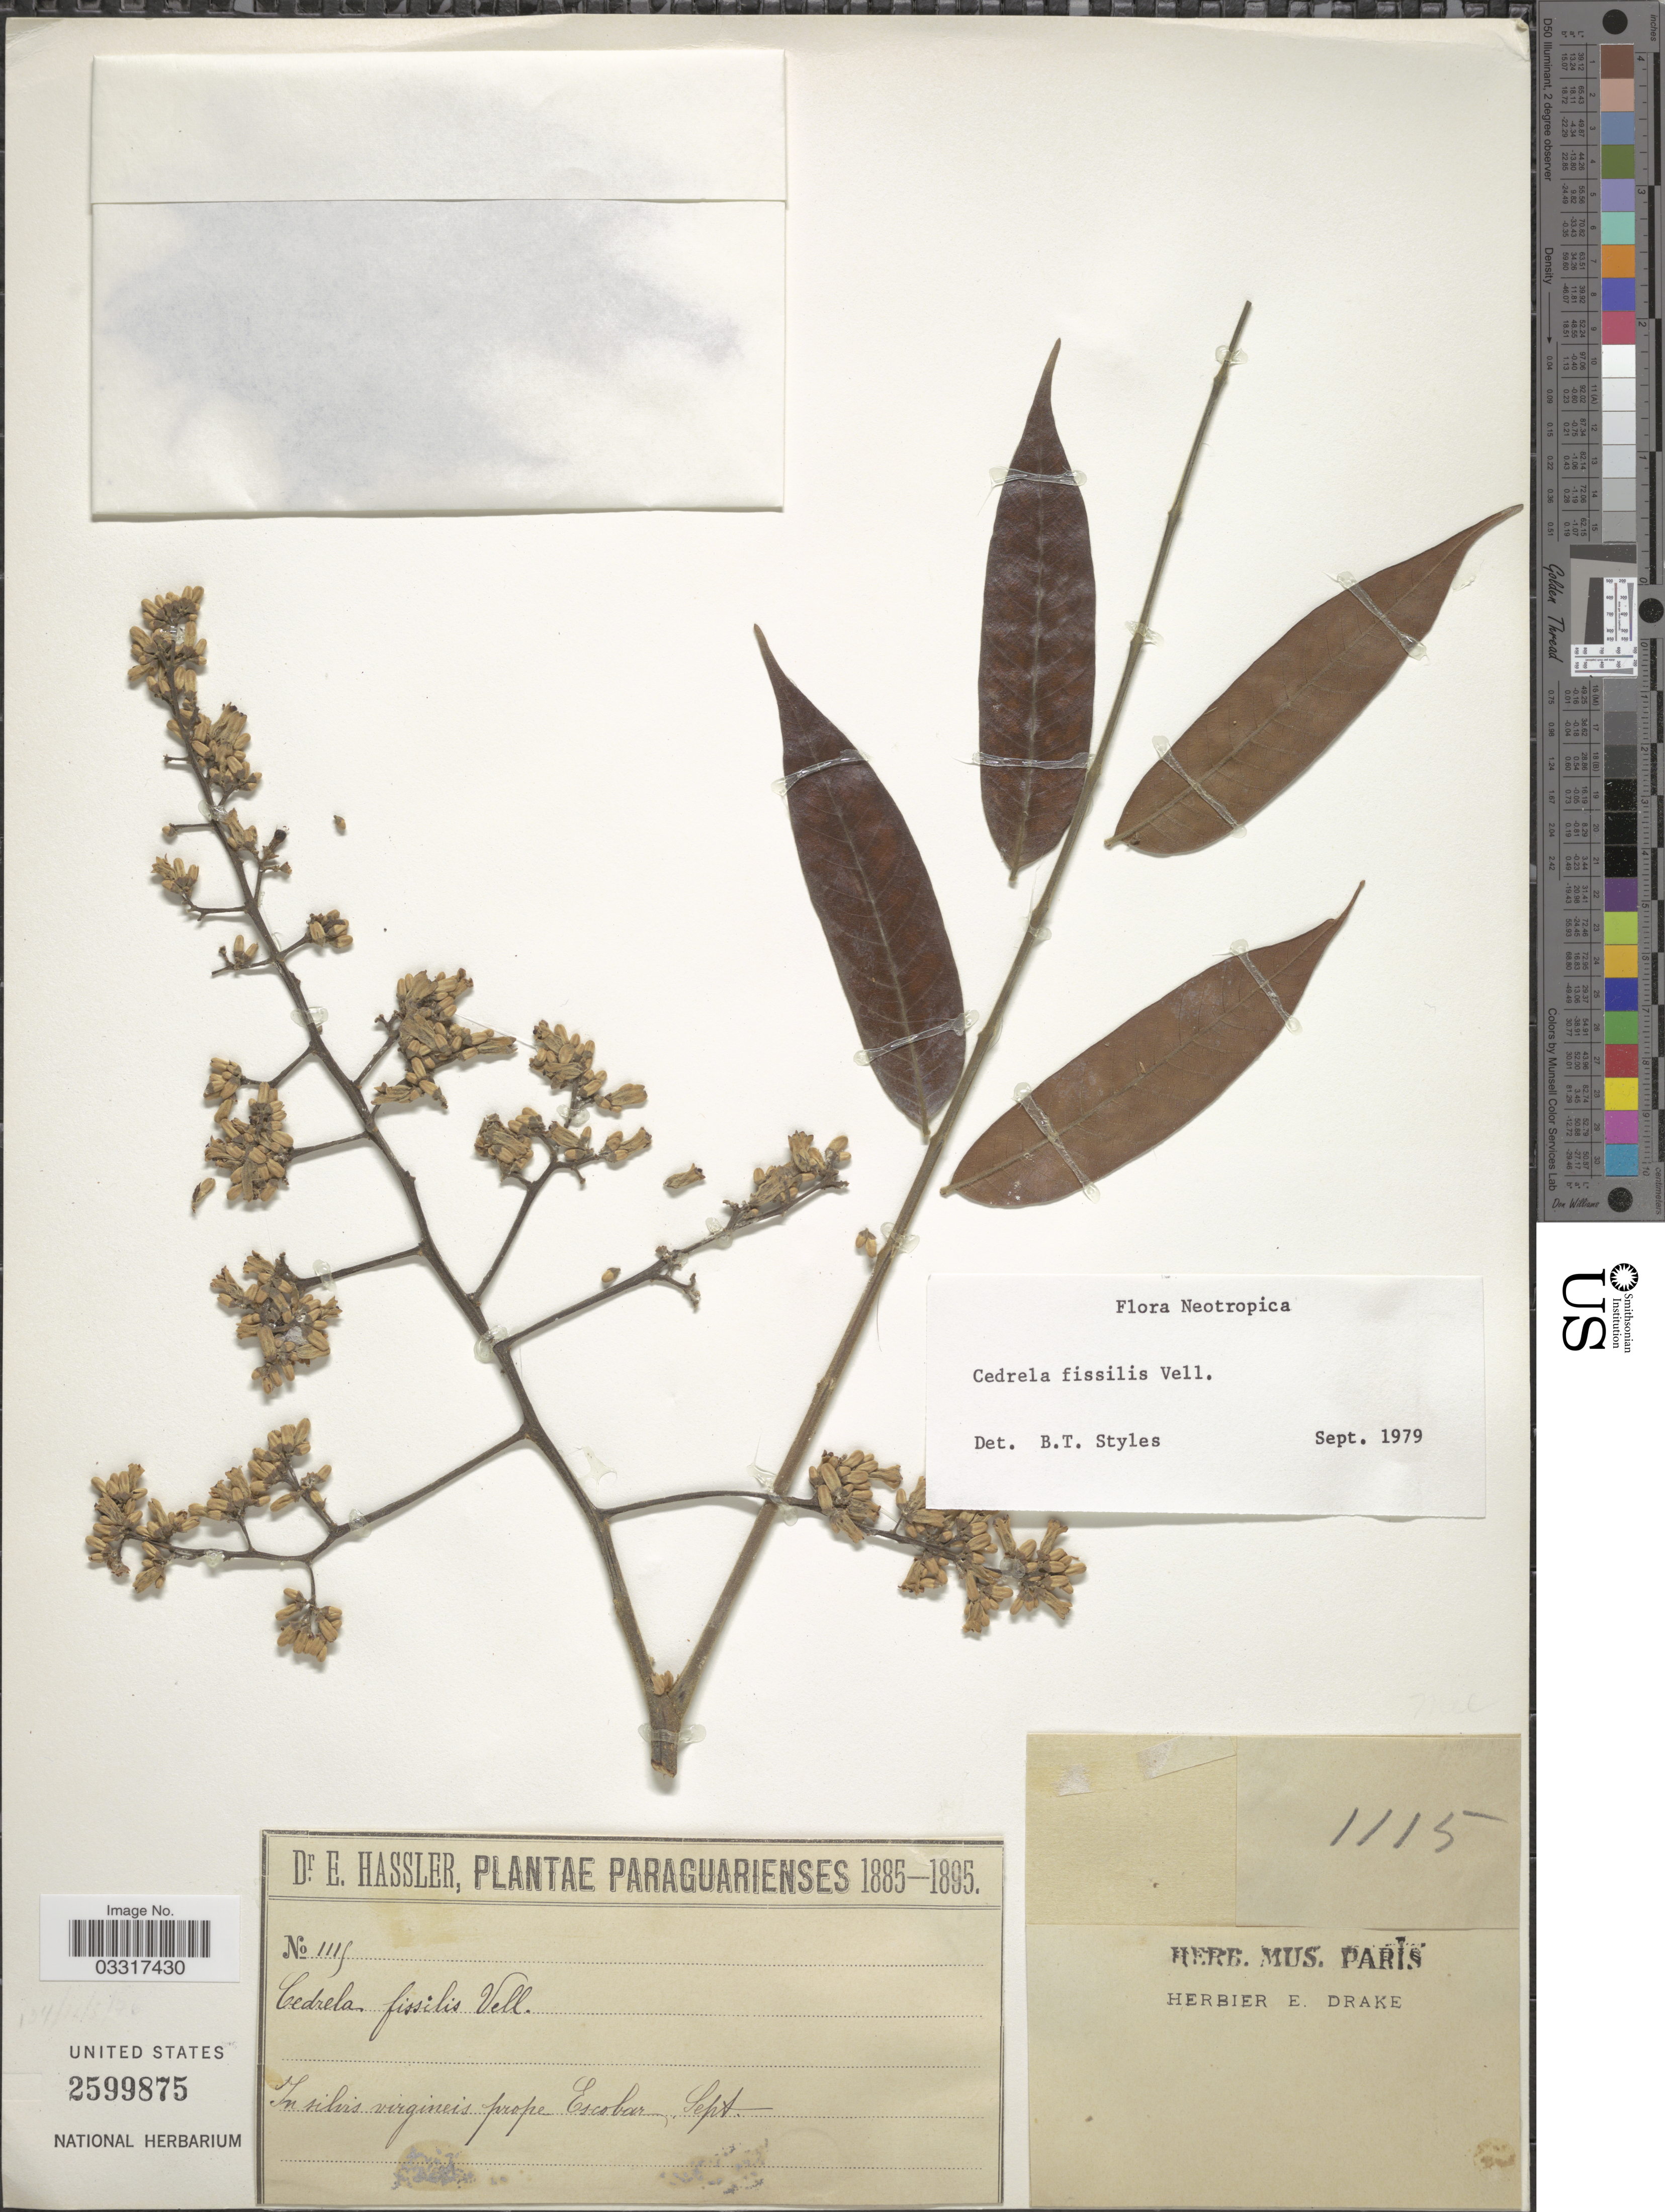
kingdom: Plantae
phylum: Tracheophyta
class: Magnoliopsida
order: Sapindales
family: Meliaceae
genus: Cedrela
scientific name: Cedrela fissilis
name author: Vell.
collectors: E. Hassler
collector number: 1115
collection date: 1885-09/1895-09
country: Paraguay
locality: In silvis virgineis prope Escobar.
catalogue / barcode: US 2599875